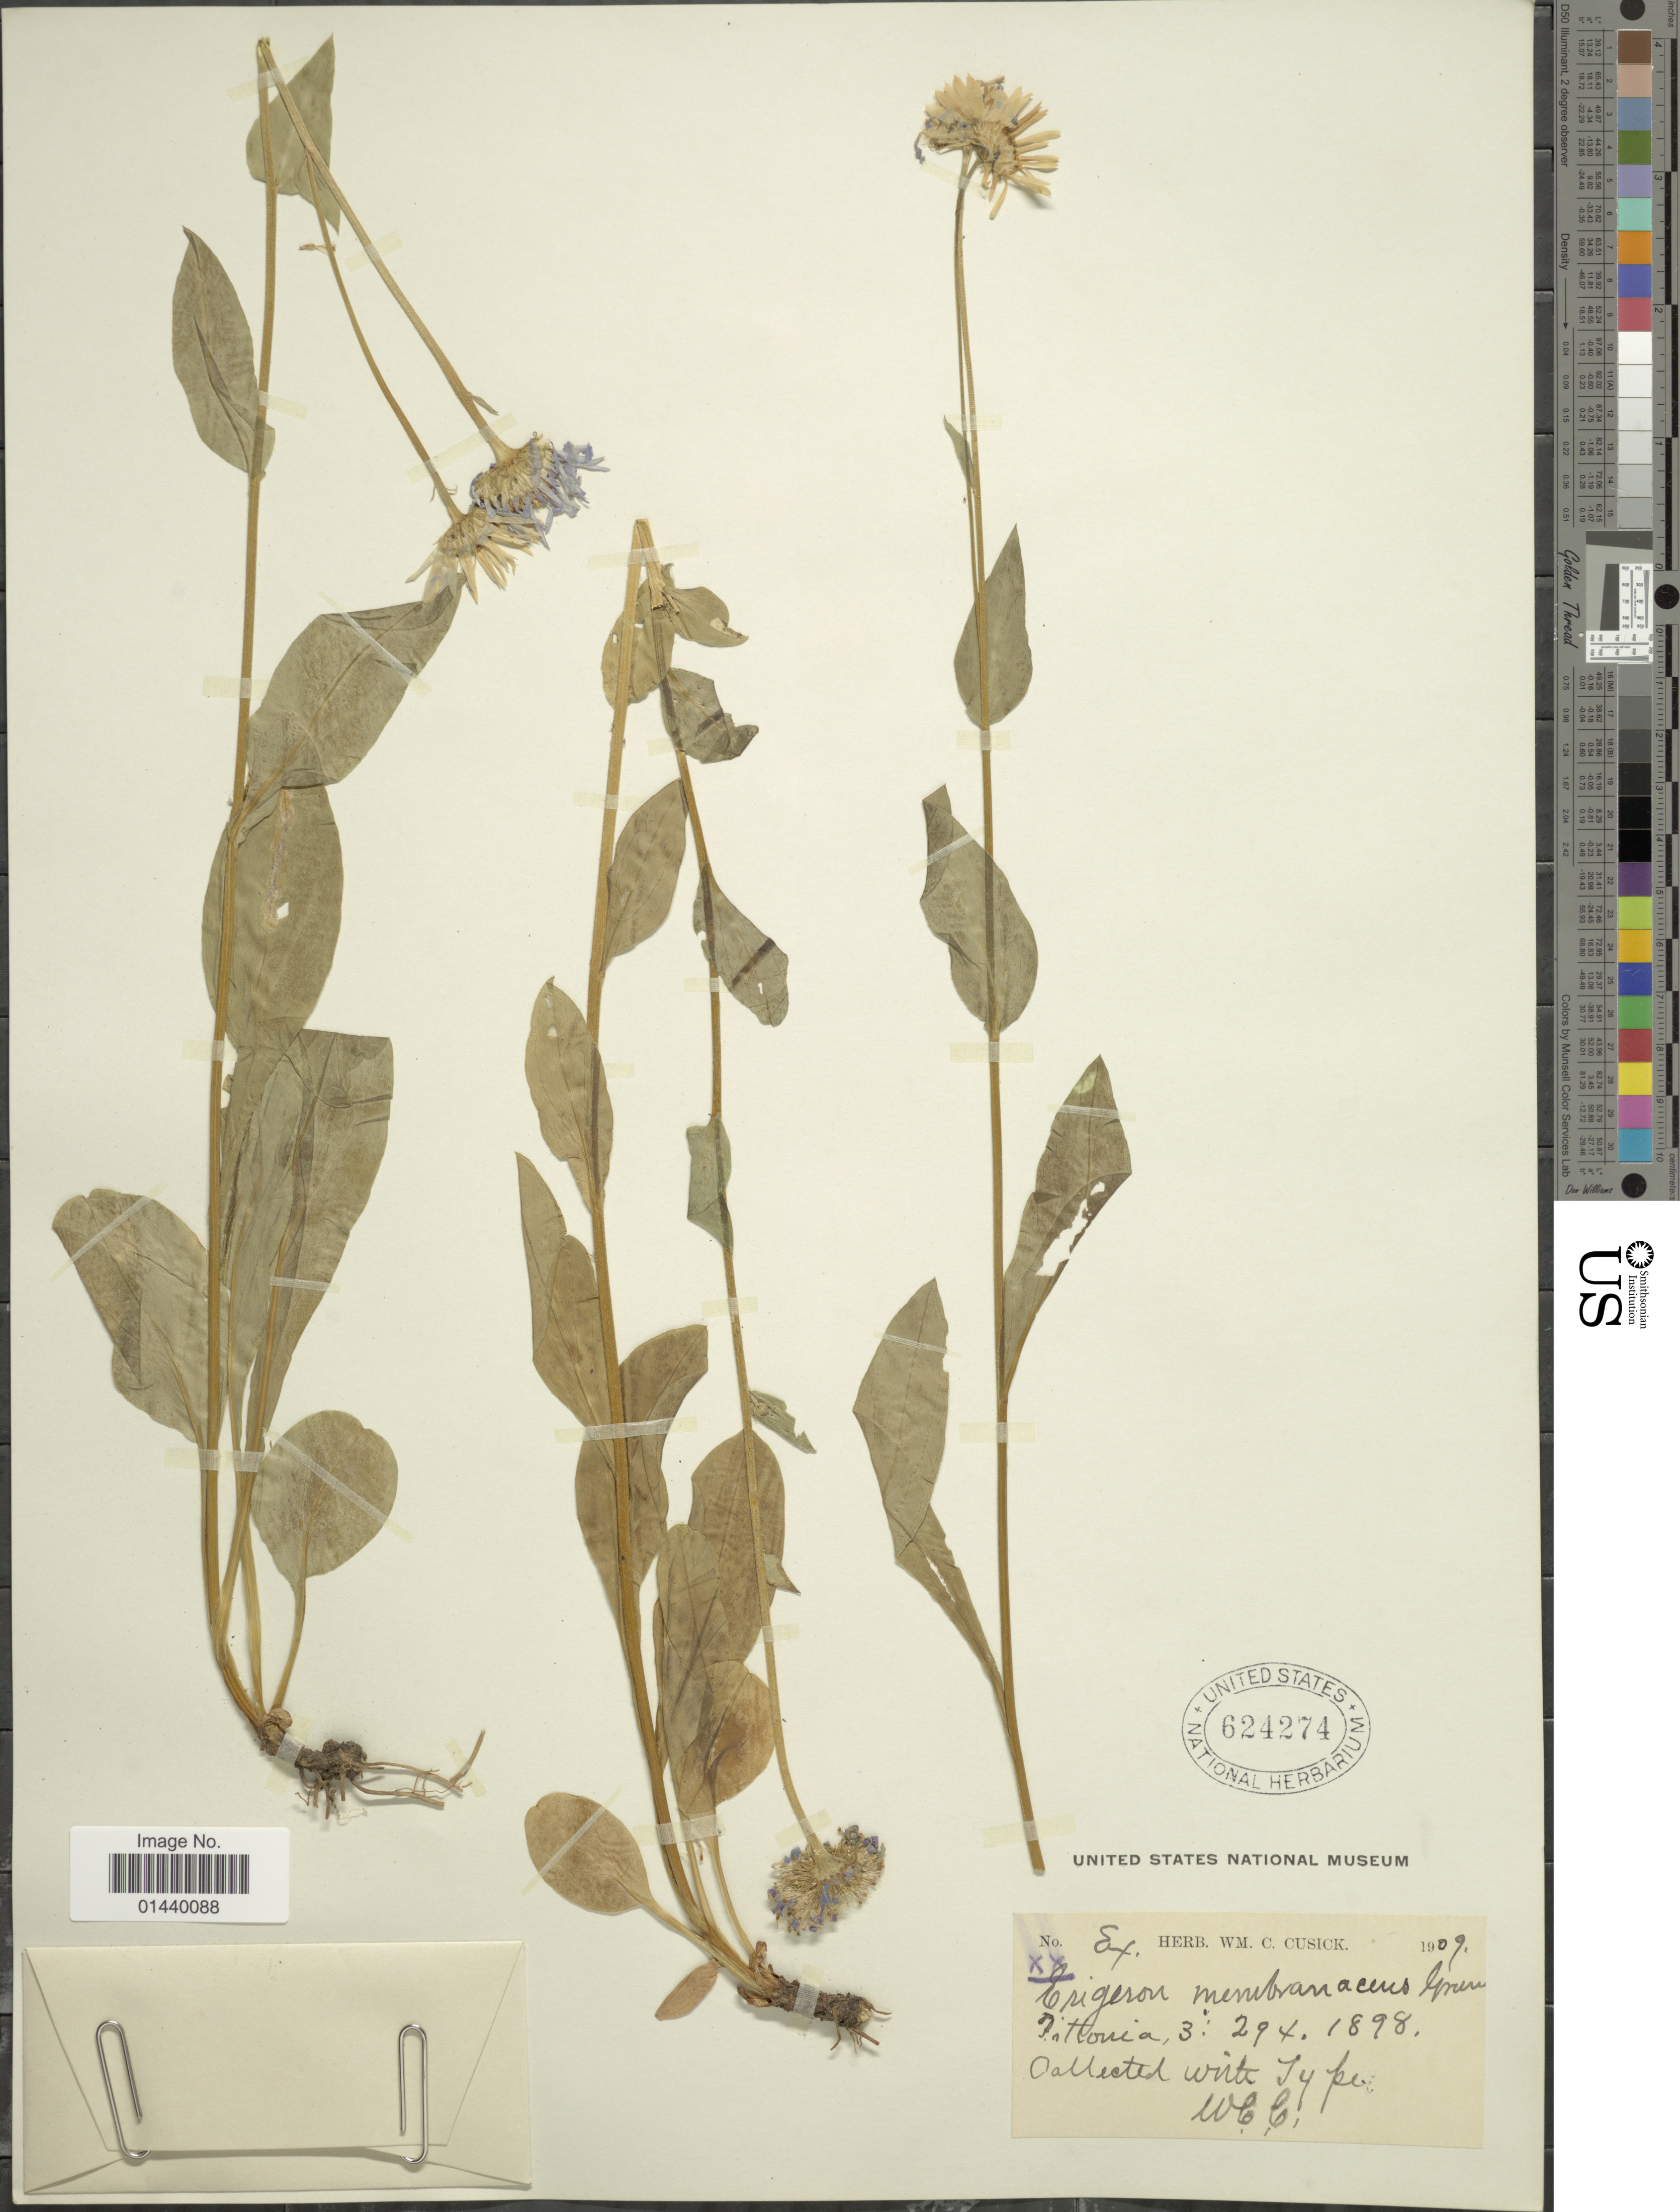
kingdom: Plantae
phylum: Tracheophyta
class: Magnoliopsida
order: Asterales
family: Asteraceae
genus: Erigeron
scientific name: Erigeron salsuginosus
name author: (Richardson ex R. Br.) A. Gray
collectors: W. C. Cusick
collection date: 1898-10-29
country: United States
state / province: Texas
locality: Pittonia, 3. [unsure placement]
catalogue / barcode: US 624274